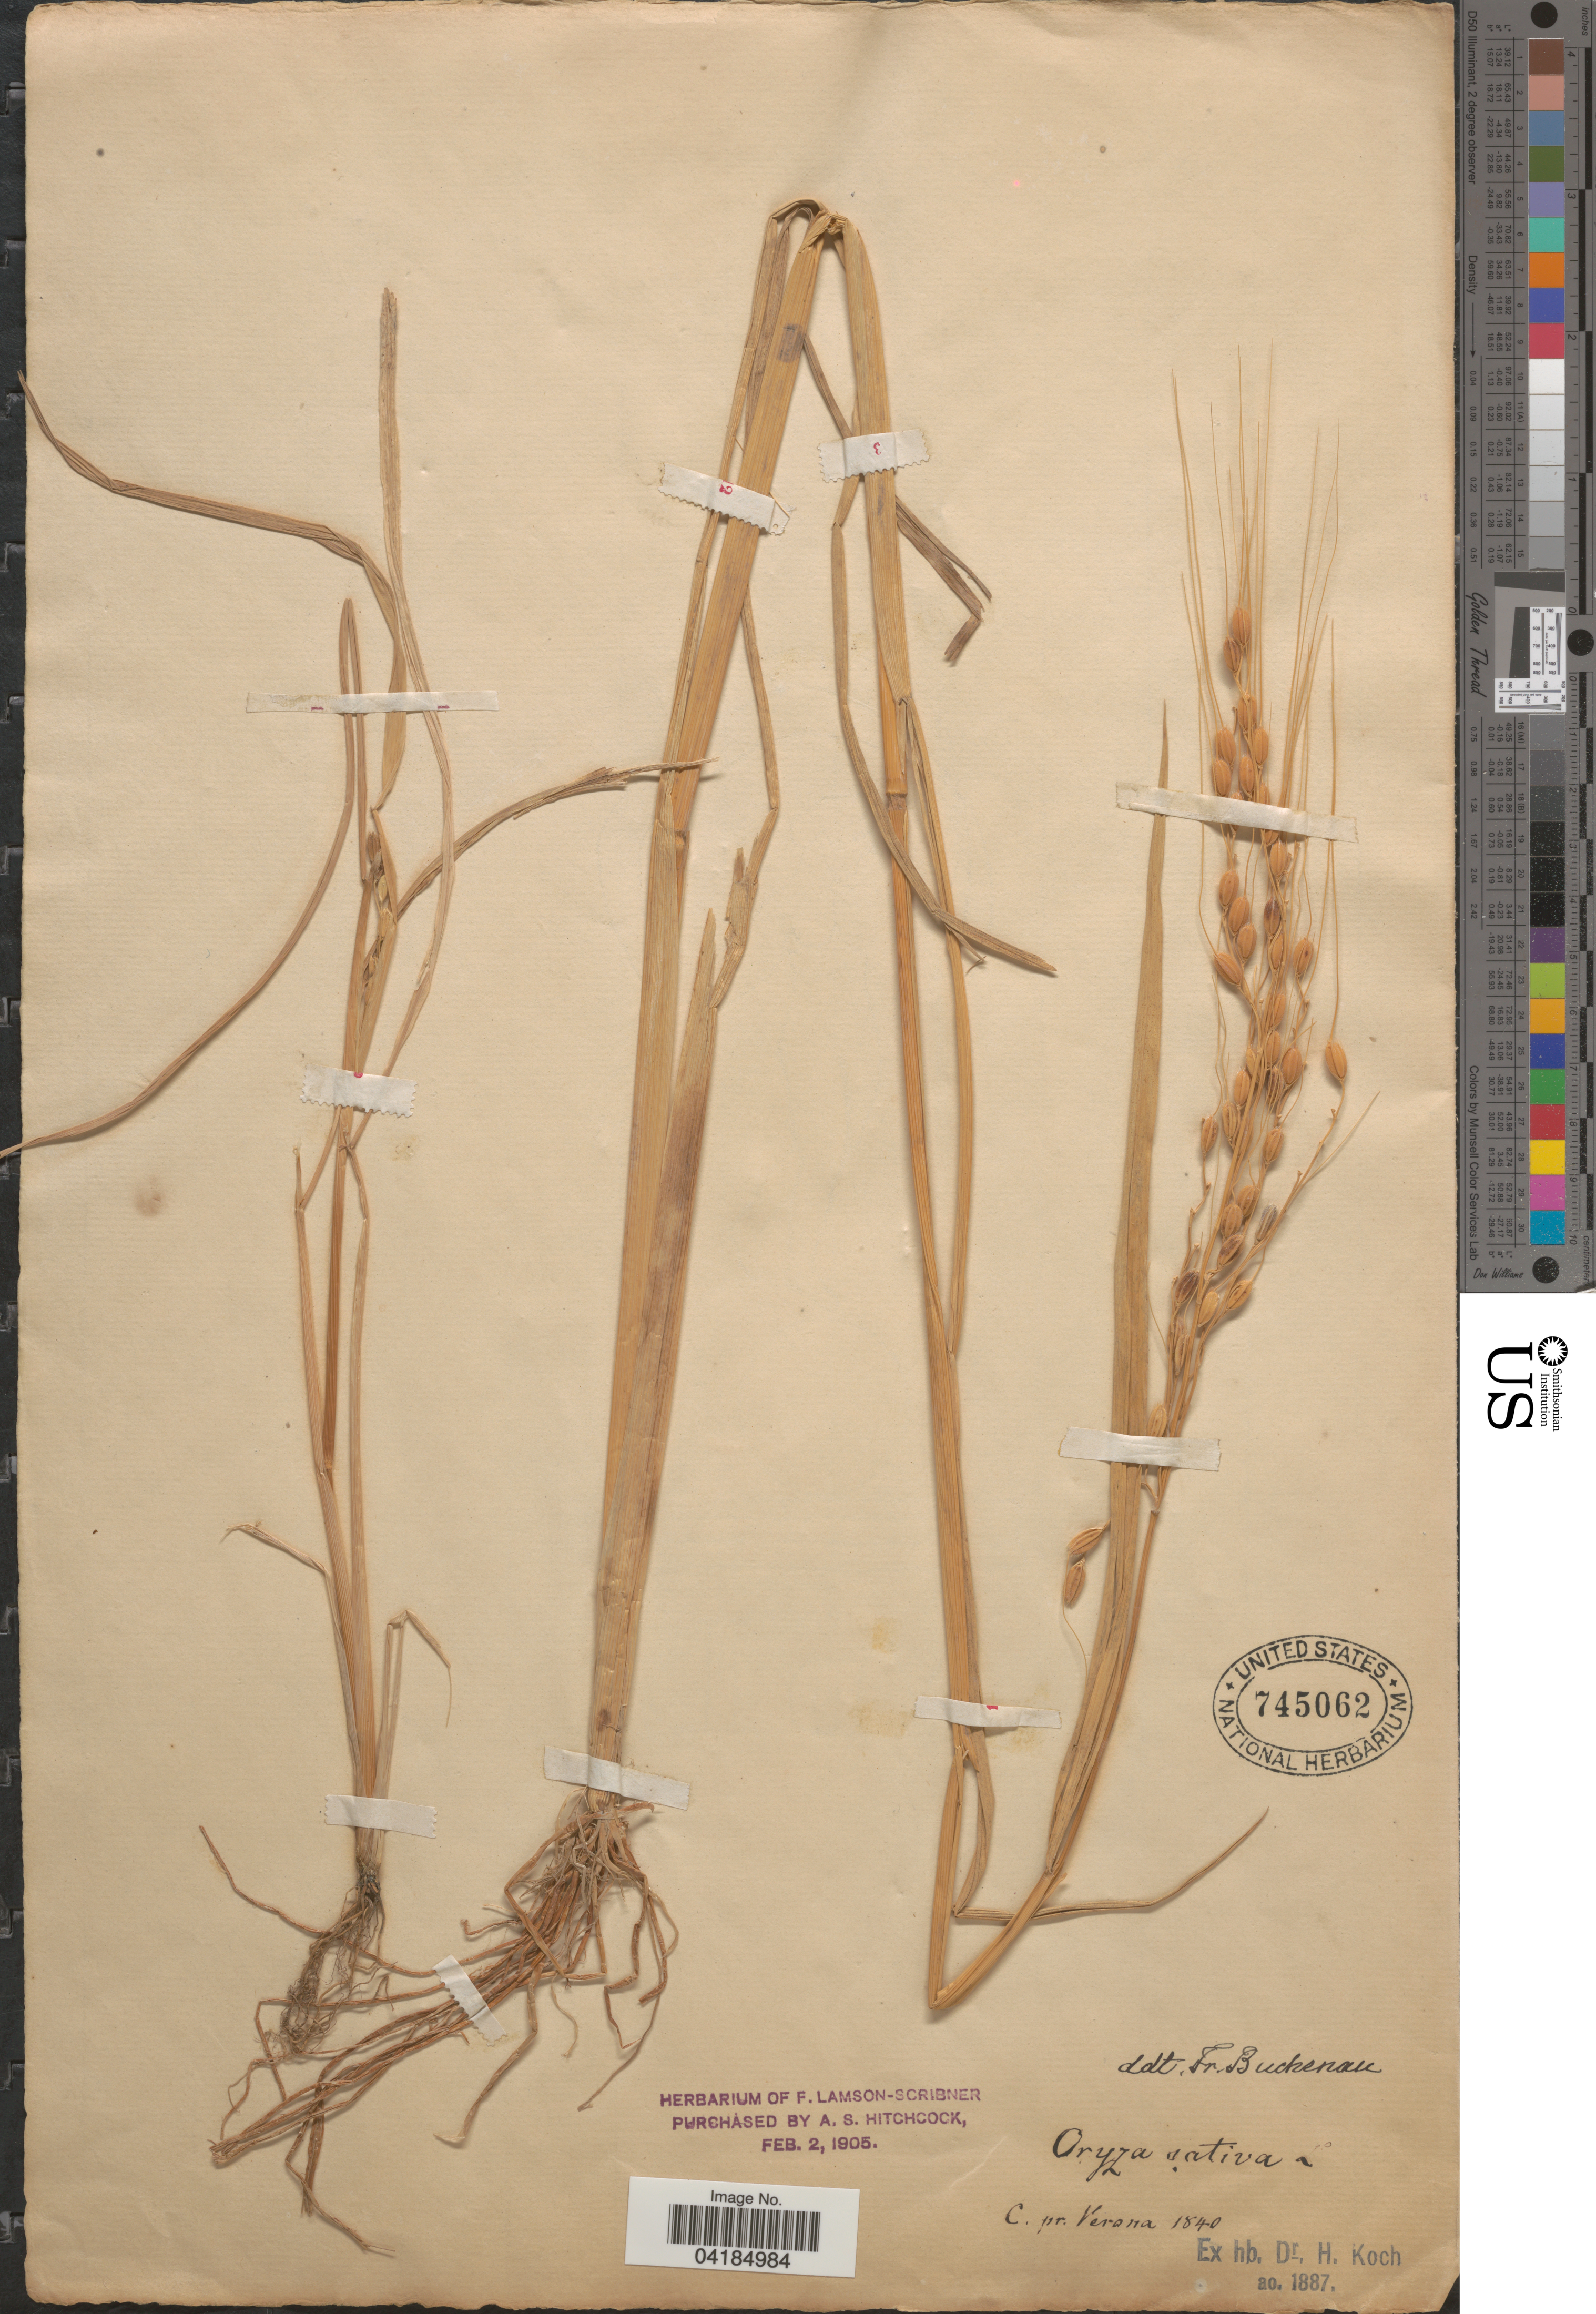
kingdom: Plantae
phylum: Tracheophyta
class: Liliopsida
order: Poales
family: Poaceae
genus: Oryza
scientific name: Oryza sativa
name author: L.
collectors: Ex herb. H. Koch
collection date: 1840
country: Italy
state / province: Veneto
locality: C. pr. Verona.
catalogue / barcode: US 745062